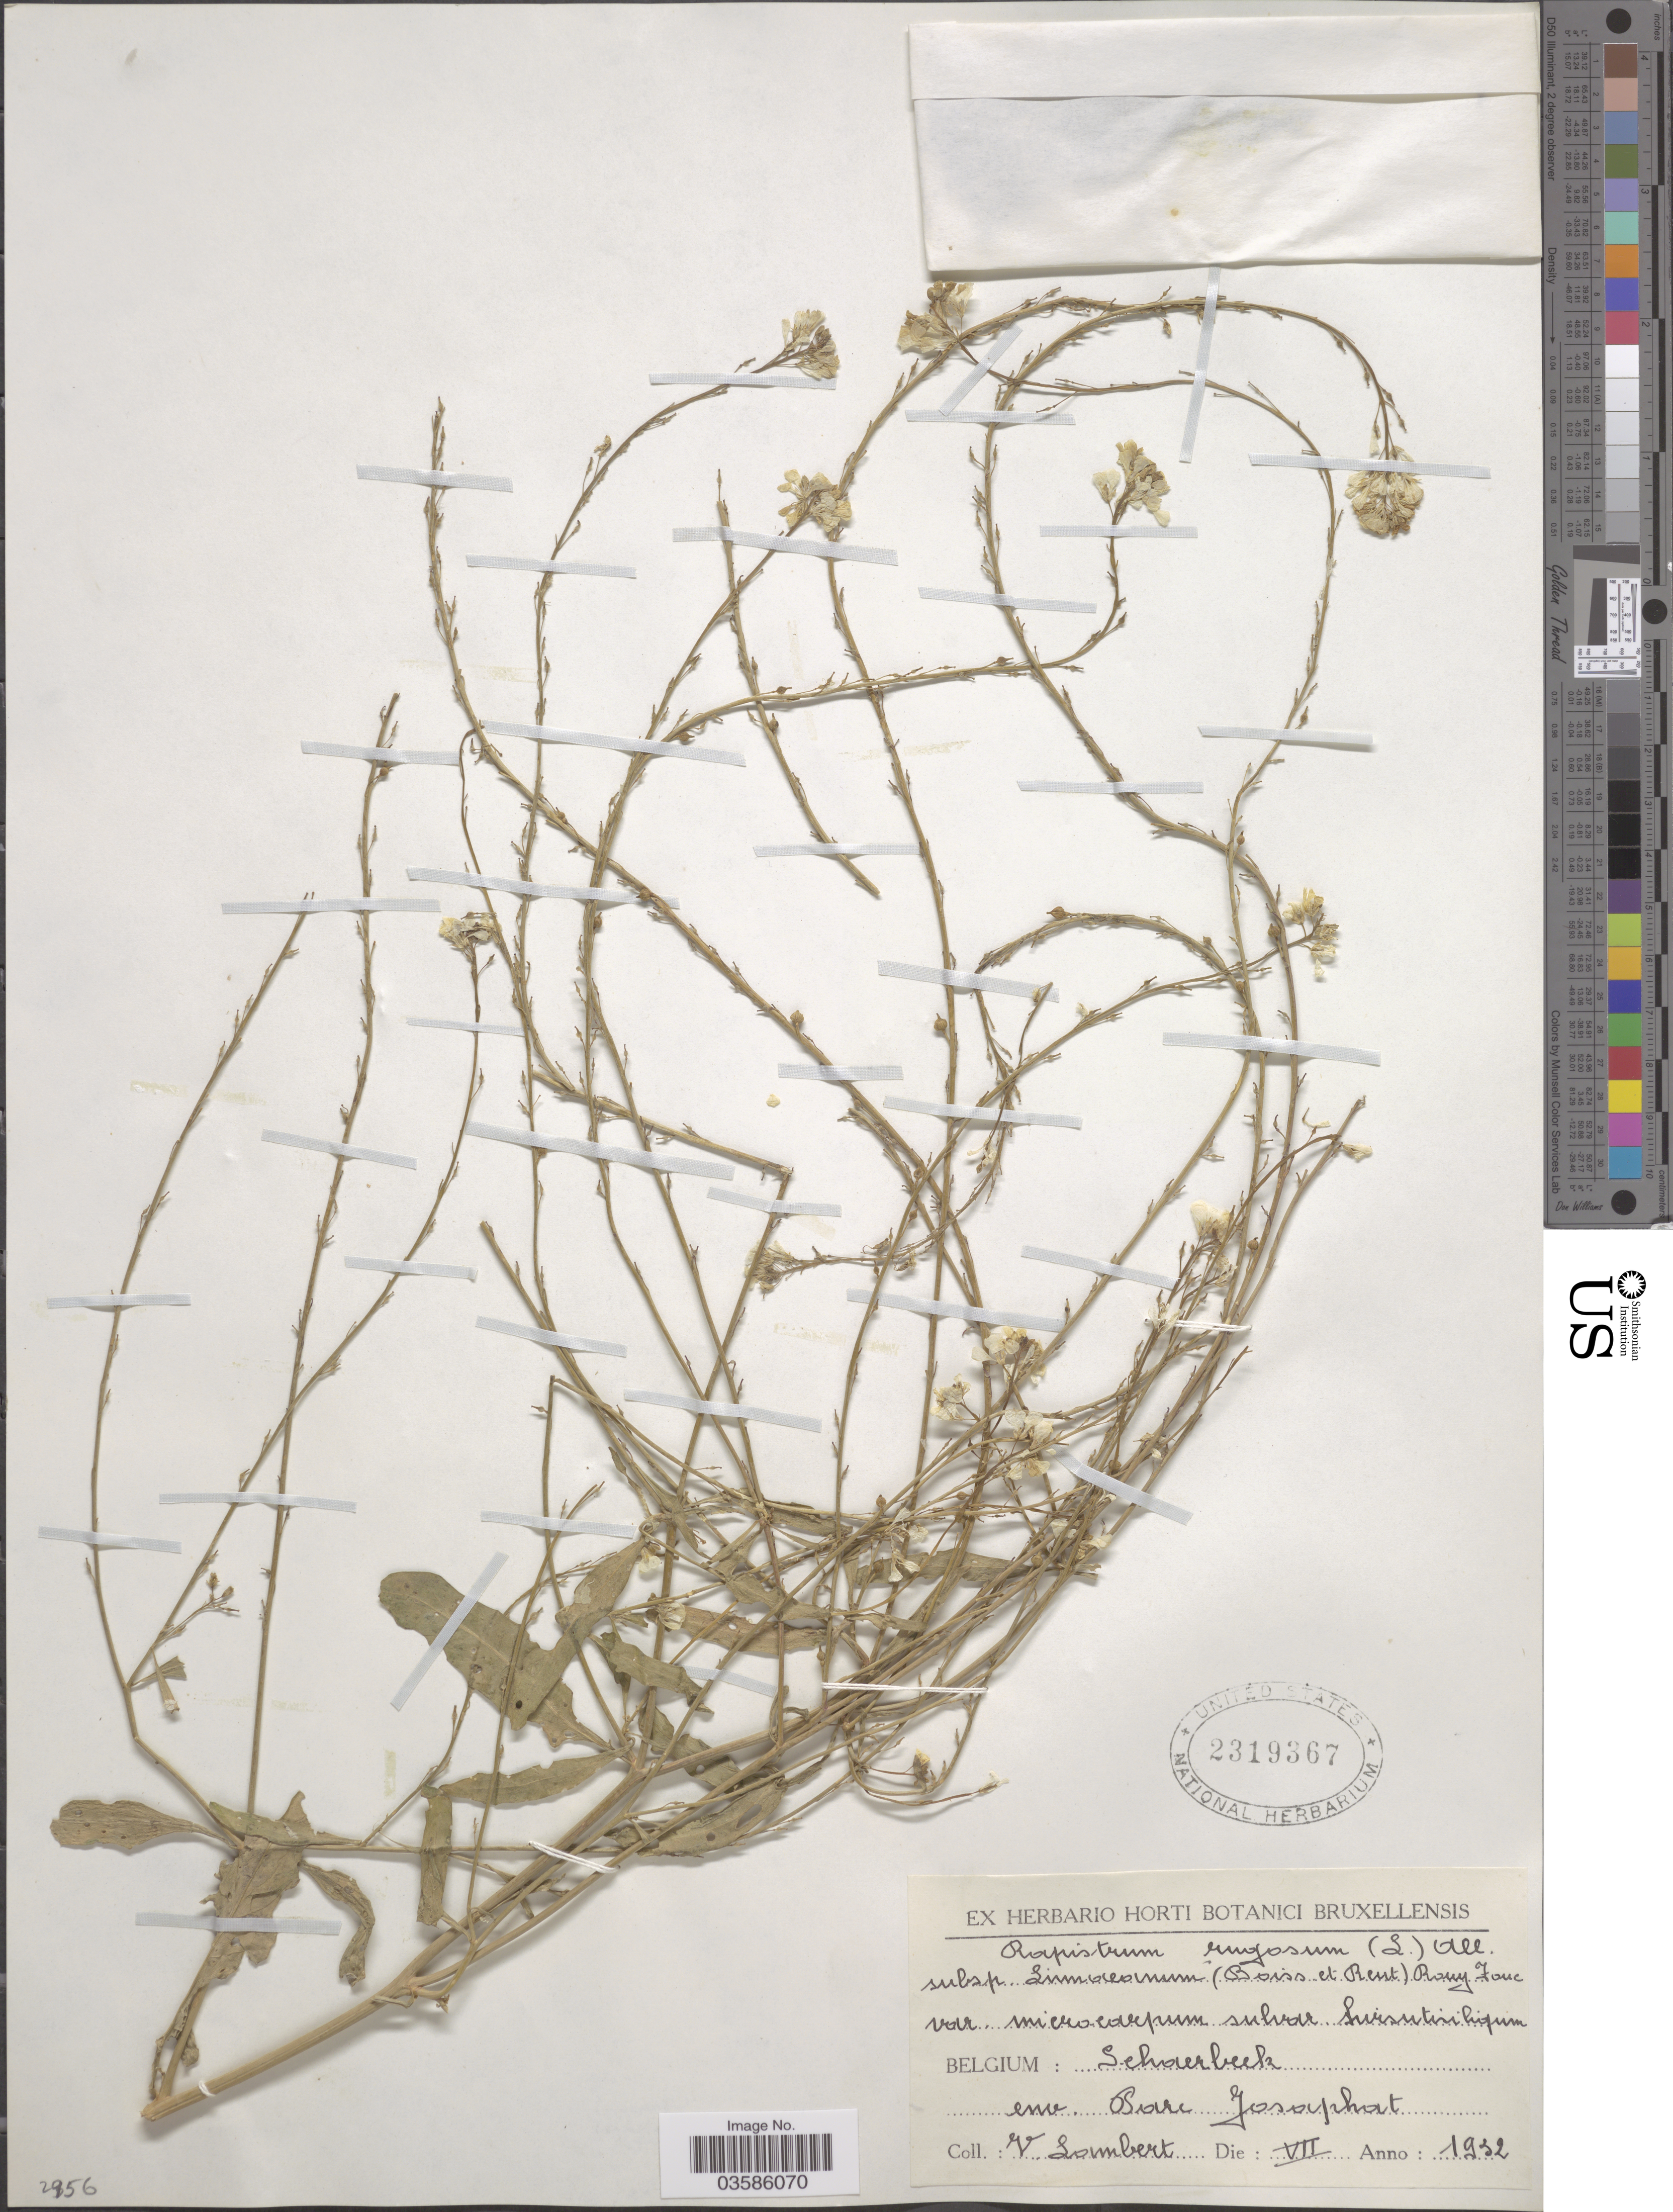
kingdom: Plantae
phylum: Tracheophyta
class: Magnoliopsida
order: Brassicales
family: Brassicaceae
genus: Rapistrum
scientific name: Rapistrum rugosum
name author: (L.) All.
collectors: V. Lombert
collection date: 1932-07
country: Belgium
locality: Schærbeek, env. Pare Josaphat.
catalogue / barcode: US 2319367